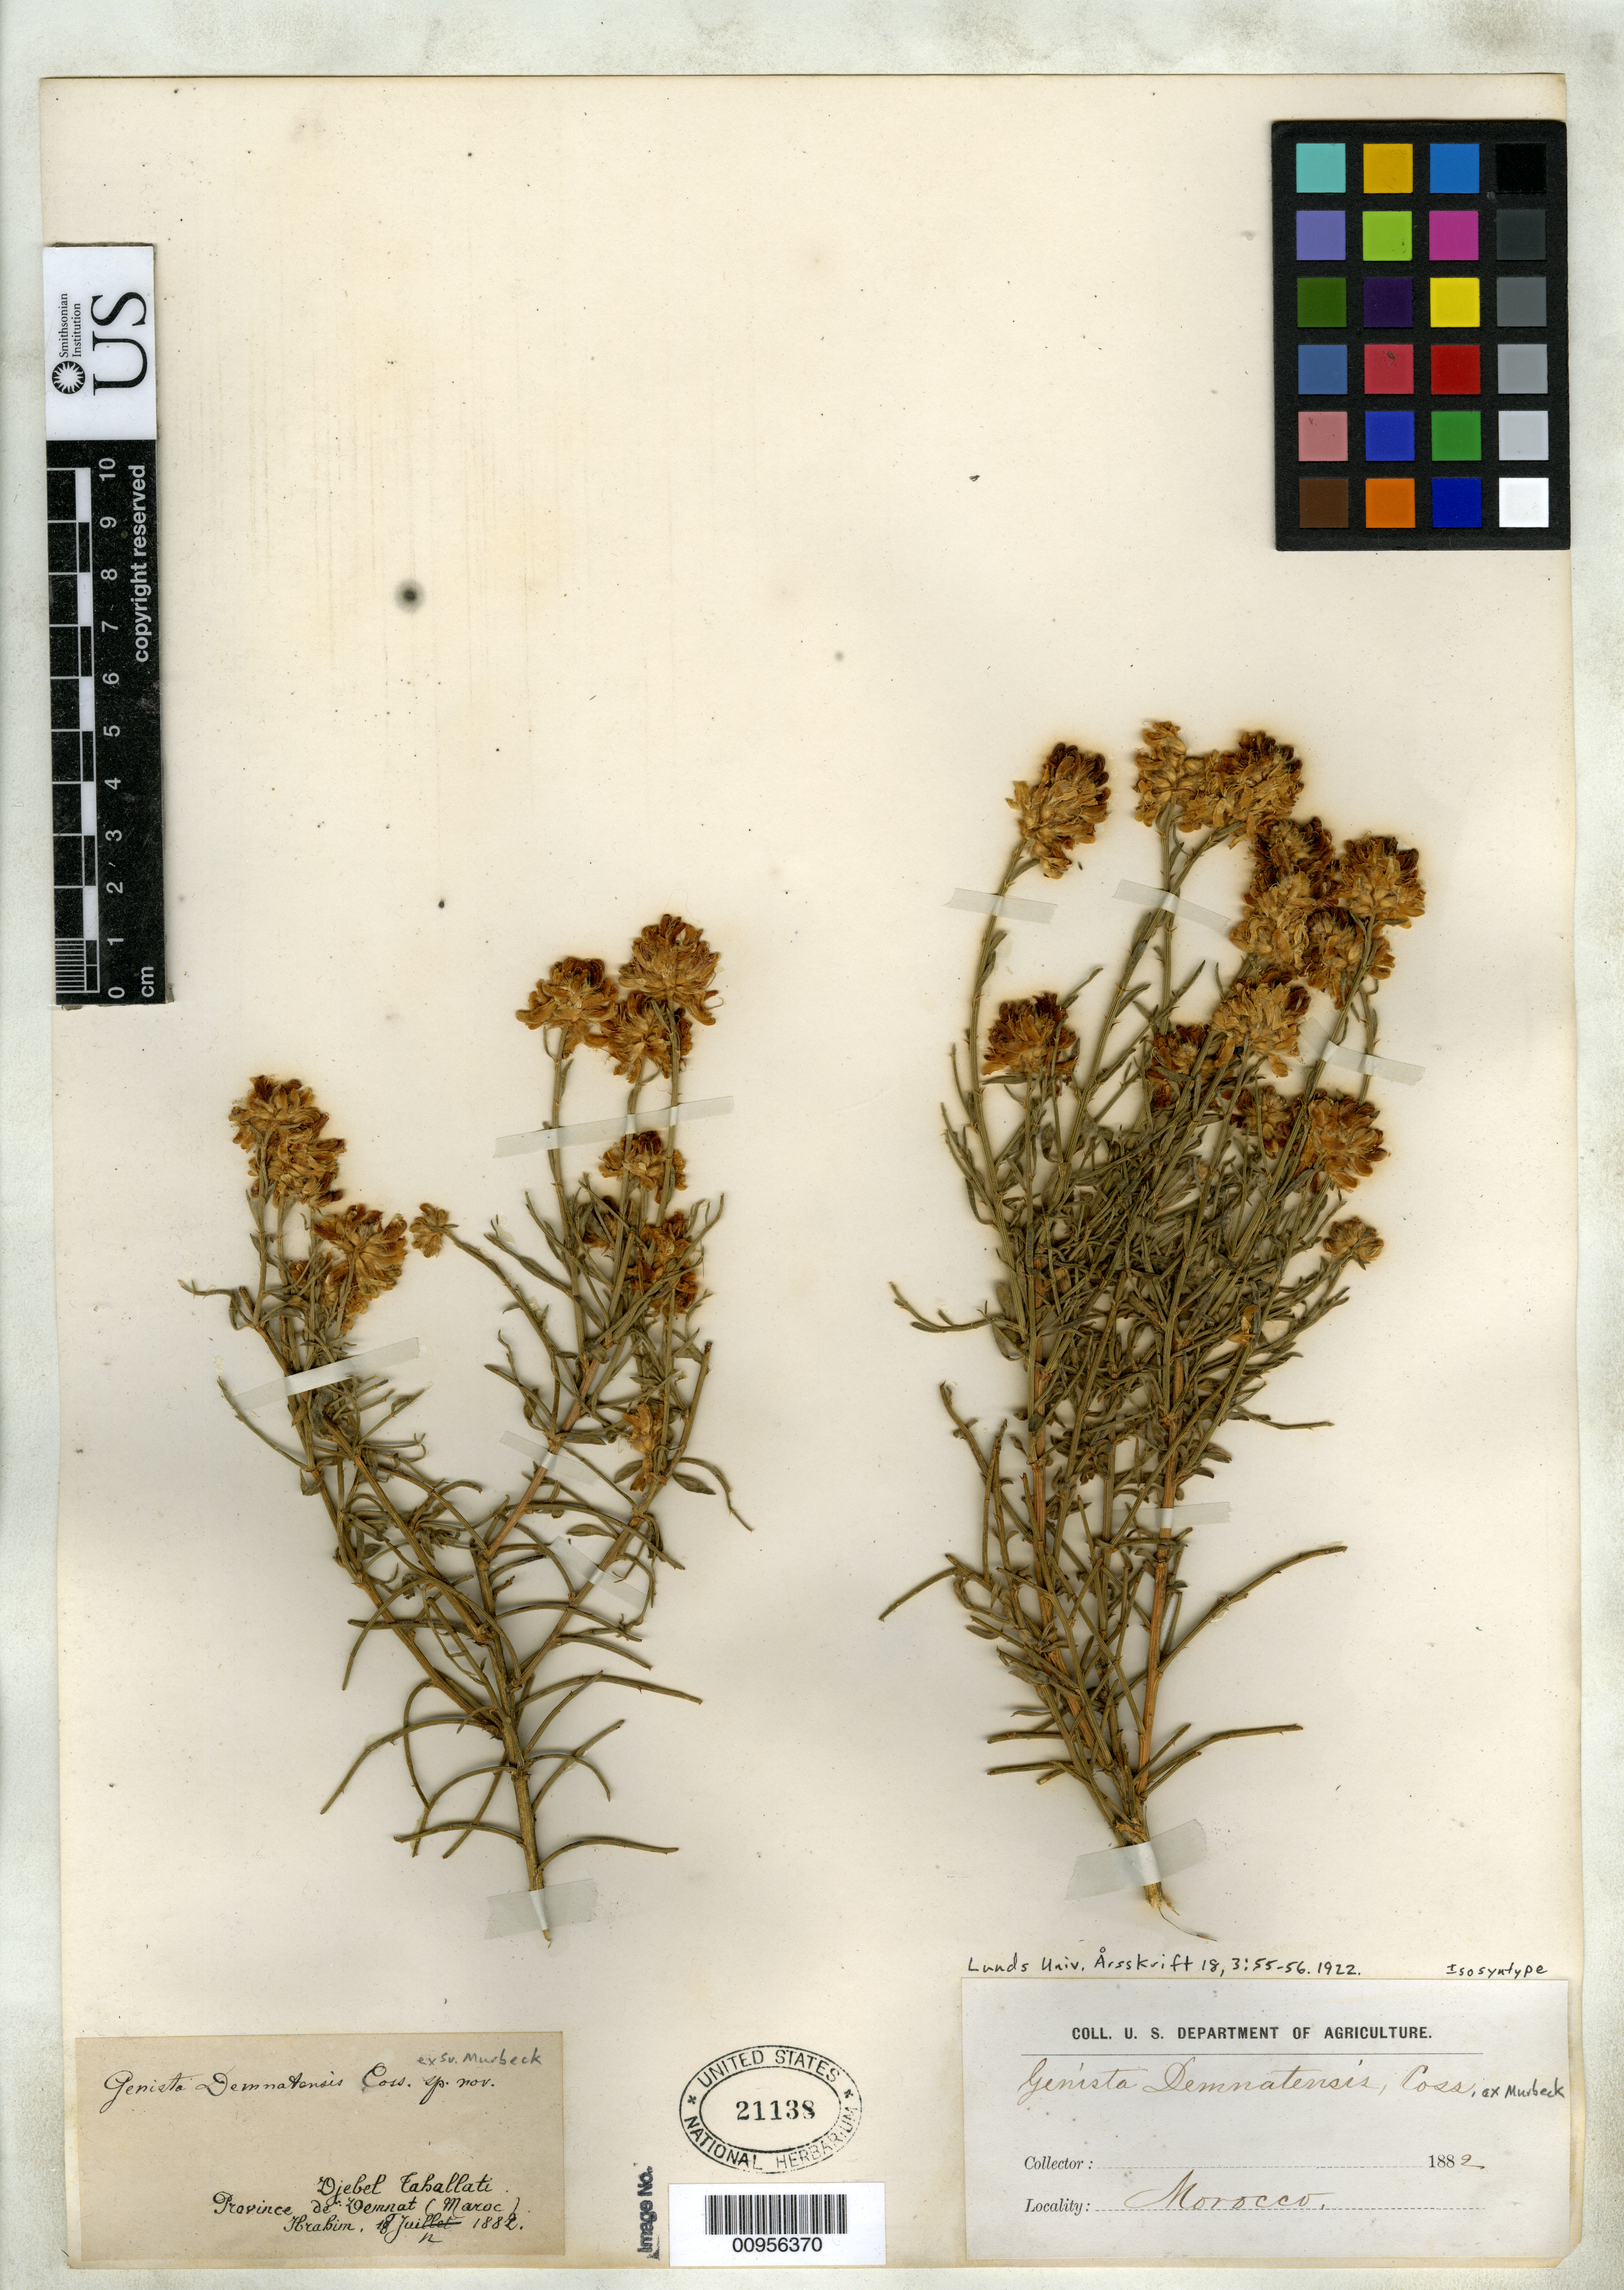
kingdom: Plantae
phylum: Tracheophyta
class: Magnoliopsida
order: Fabales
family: Fabaceae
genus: Genista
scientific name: Genista demnatensis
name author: Coss. ex Murbeck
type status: Isosyntype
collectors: -. Ibrahim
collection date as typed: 18 Jun 1882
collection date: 1882-06-18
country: Morocco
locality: Djebel Tahallati, Province de Demnat (Maroc).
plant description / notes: Published earlier (as nom. nud.) in Bull. Soc. Dauph. 1883, p. 413, No. 3991 and ex Battand & Trabbut, Flore d'Alger 201 (1886).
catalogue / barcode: US 21138